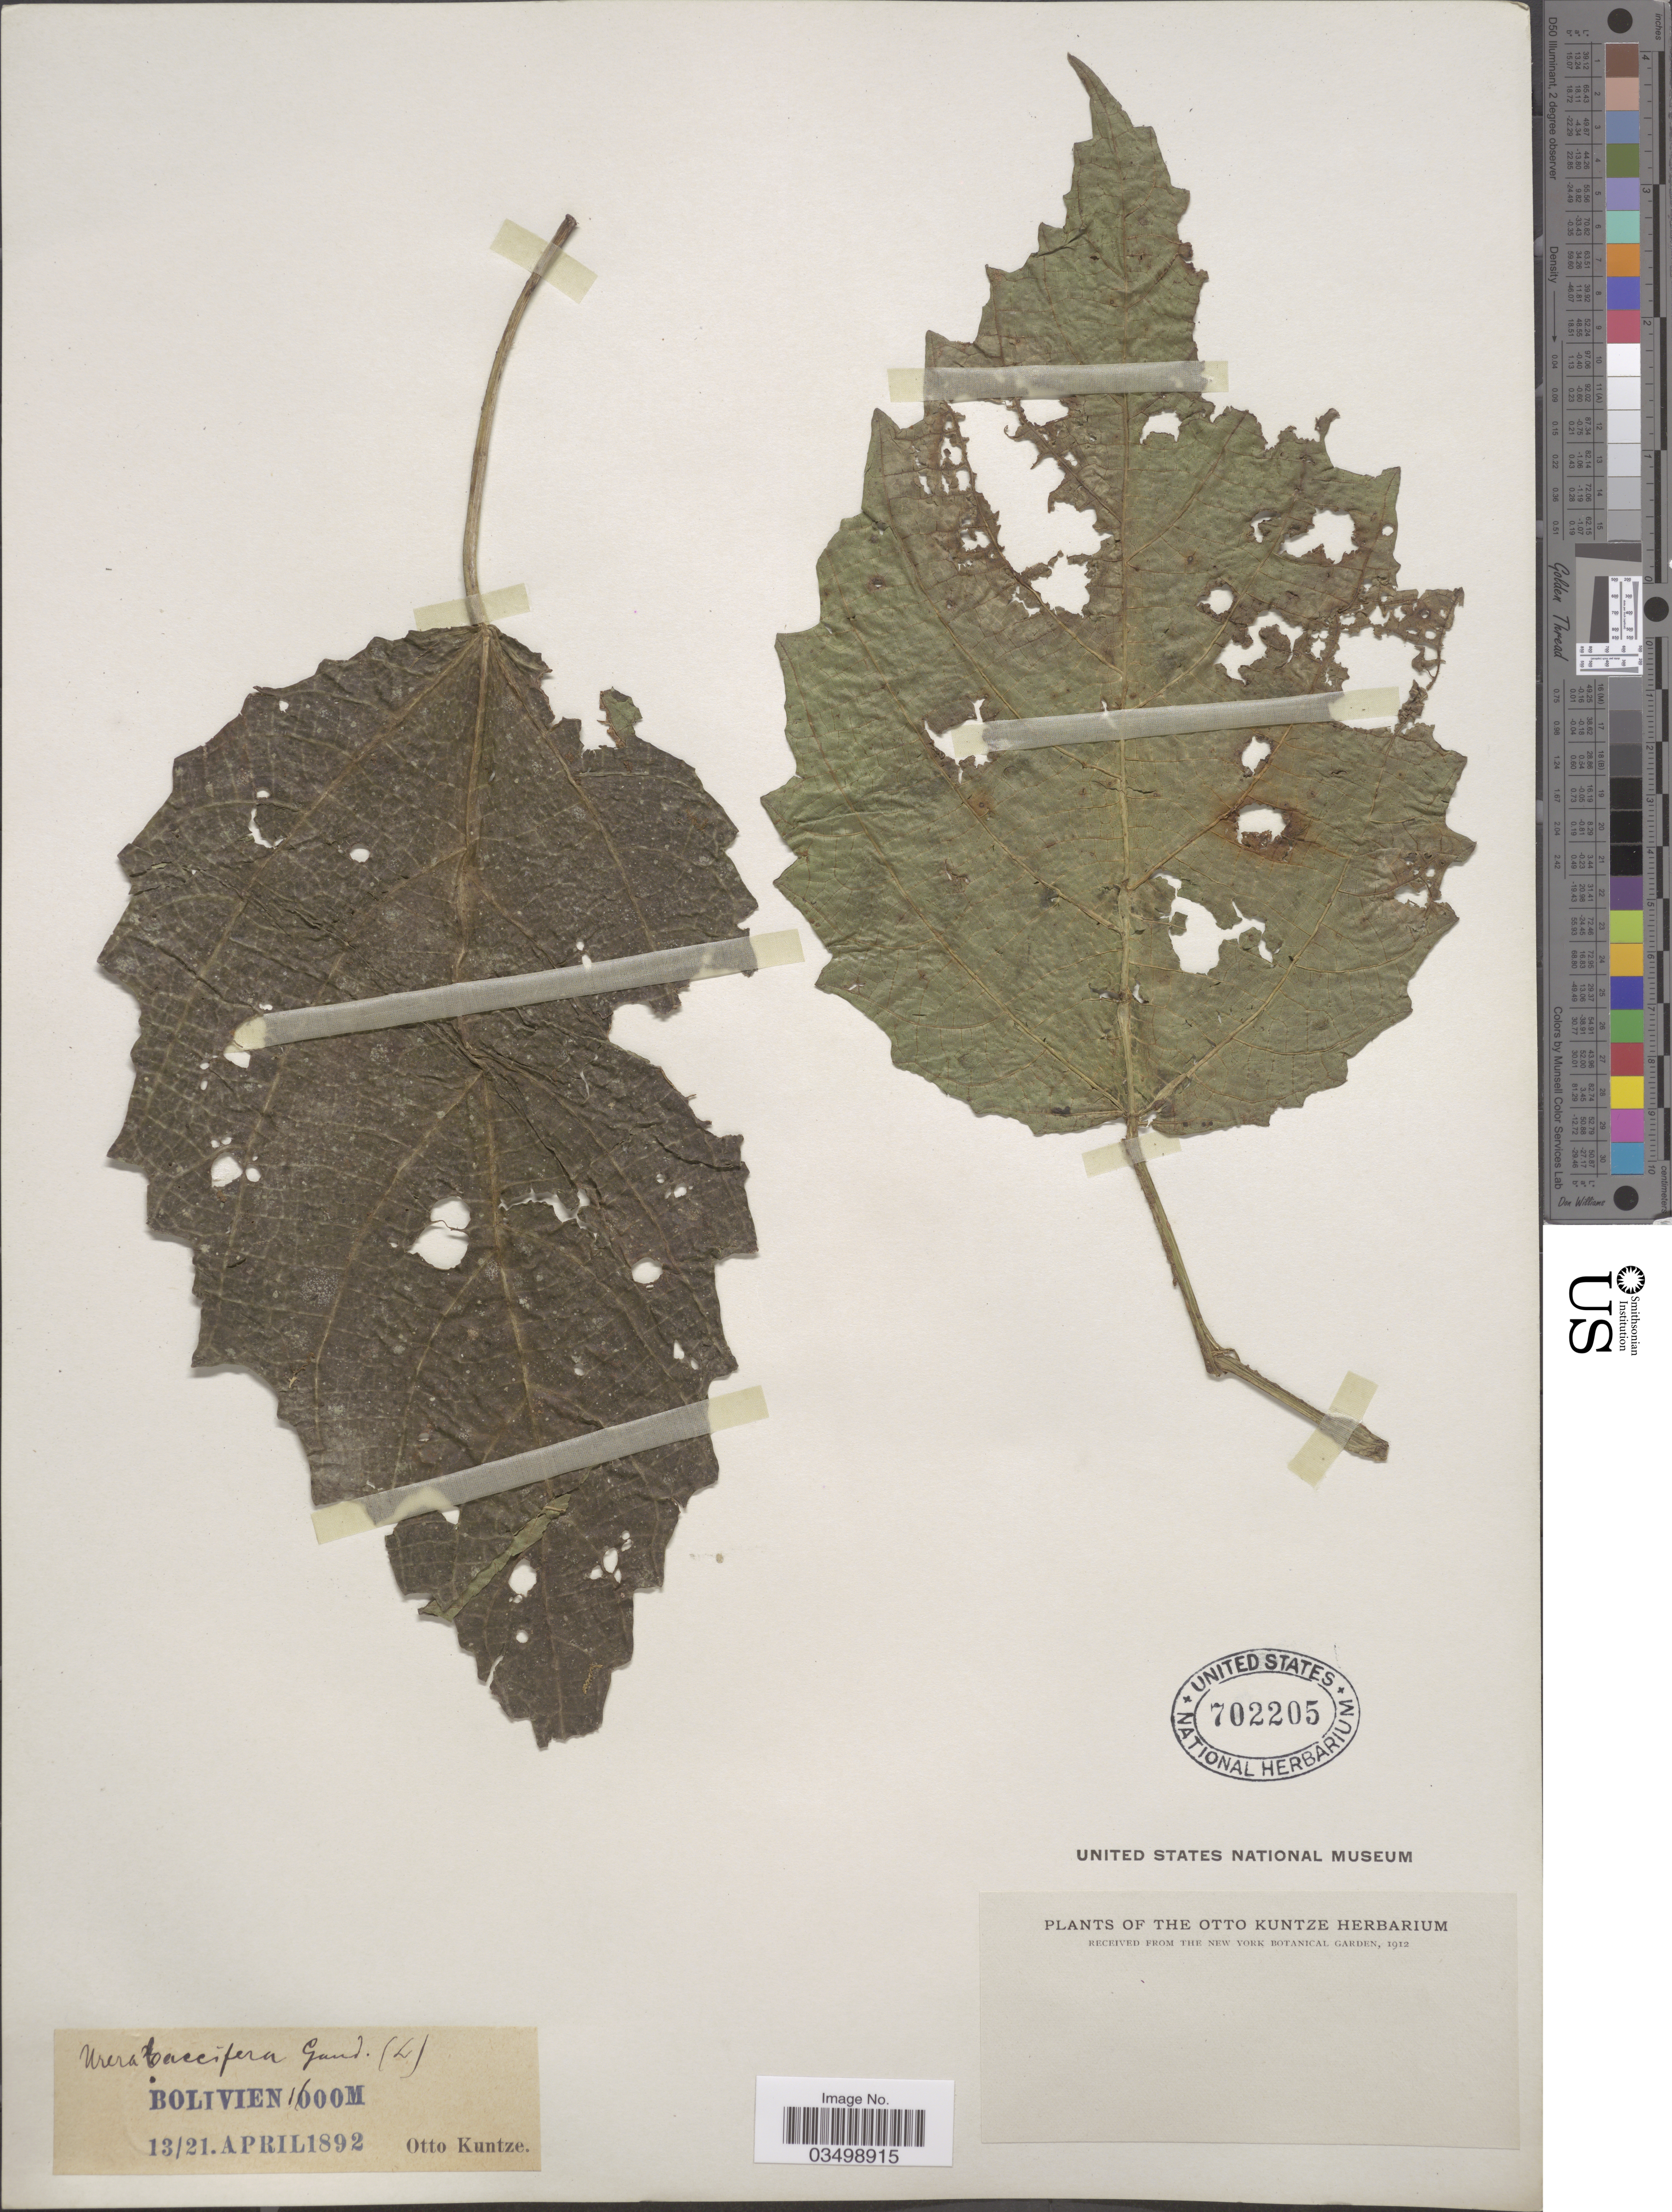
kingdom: Plantae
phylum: Tracheophyta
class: Magnoliopsida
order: Rosales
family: Urticaceae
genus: Urera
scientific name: Urera baccifera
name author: (L.) Gaudich. ex Wedd.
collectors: C.E.O. Kuntze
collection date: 1892-04-13/1892-04-21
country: Bolivia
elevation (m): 1600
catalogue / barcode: US 702205